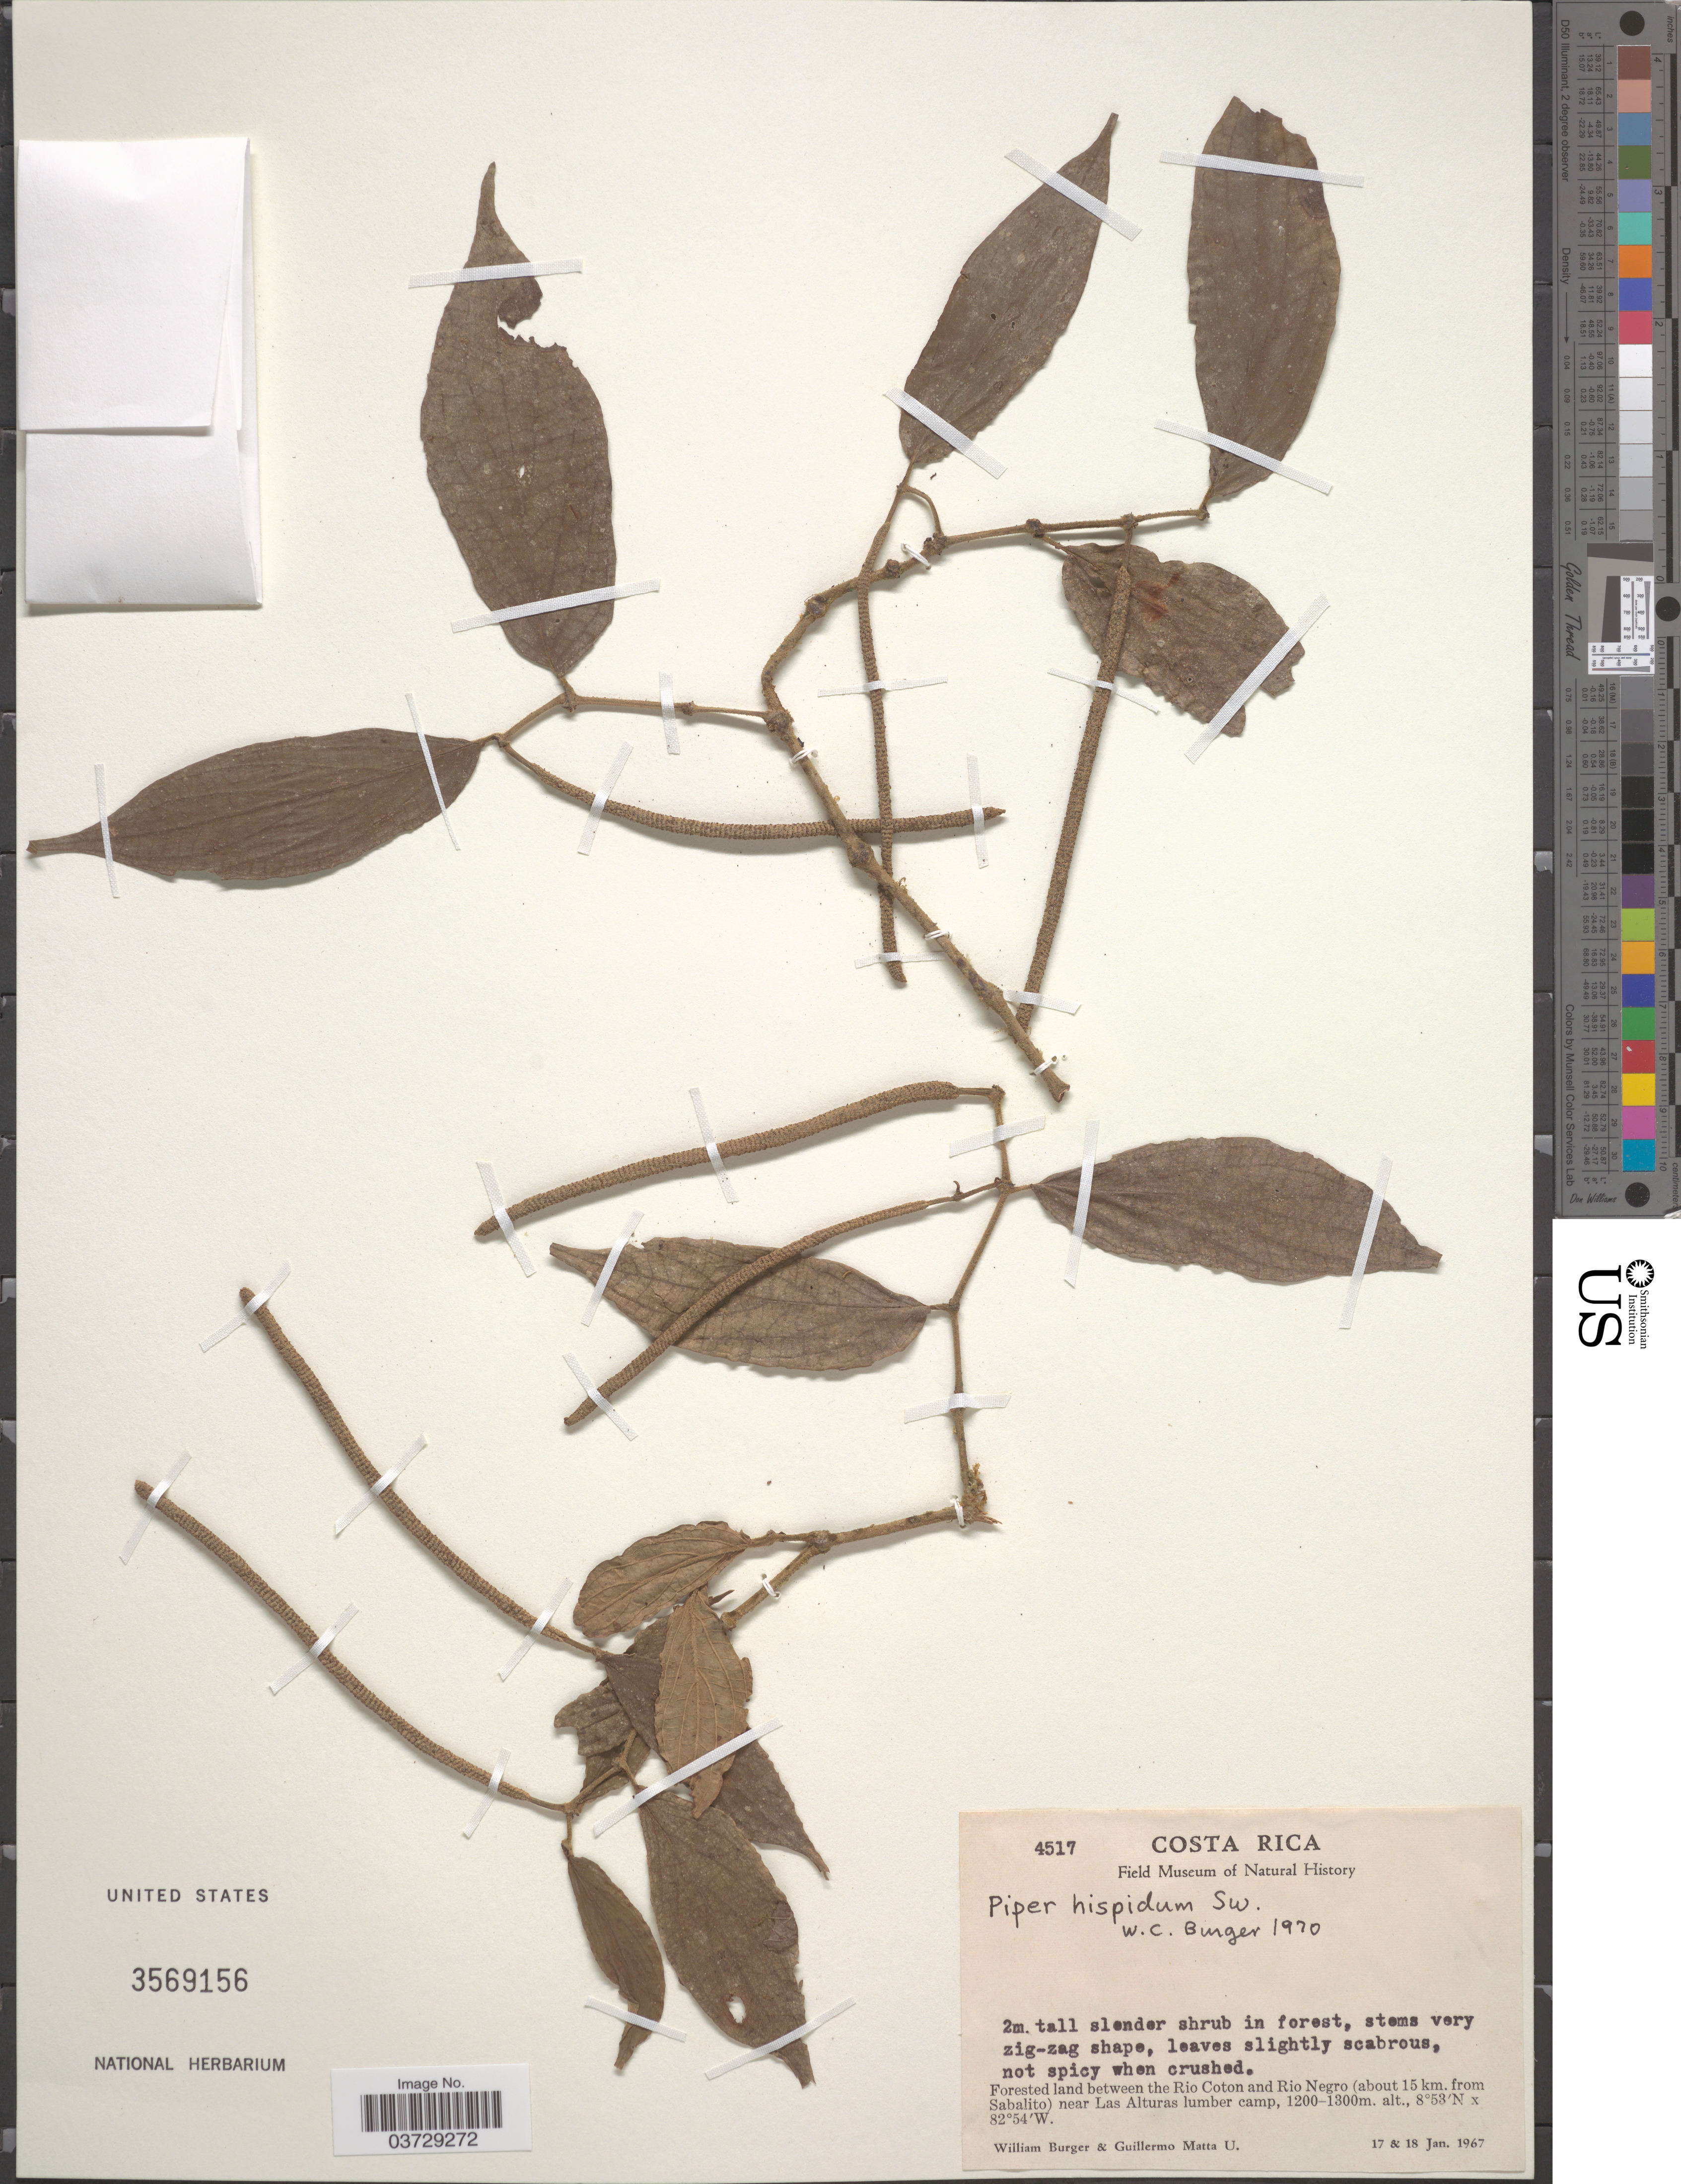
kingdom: Plantae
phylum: Tracheophyta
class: Magnoliopsida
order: Piperales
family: Piperaceae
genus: Piper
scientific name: Piper hispidum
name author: Sw.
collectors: W. Burger & G. Matta U.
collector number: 4517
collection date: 1967-01-17/1967-01-18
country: Costa Rica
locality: Forested land between the Rio Coton and Rio Negro (about 15 km. from Sabalito) near Las Alturas lumber camp.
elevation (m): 1200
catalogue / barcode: US 3569156